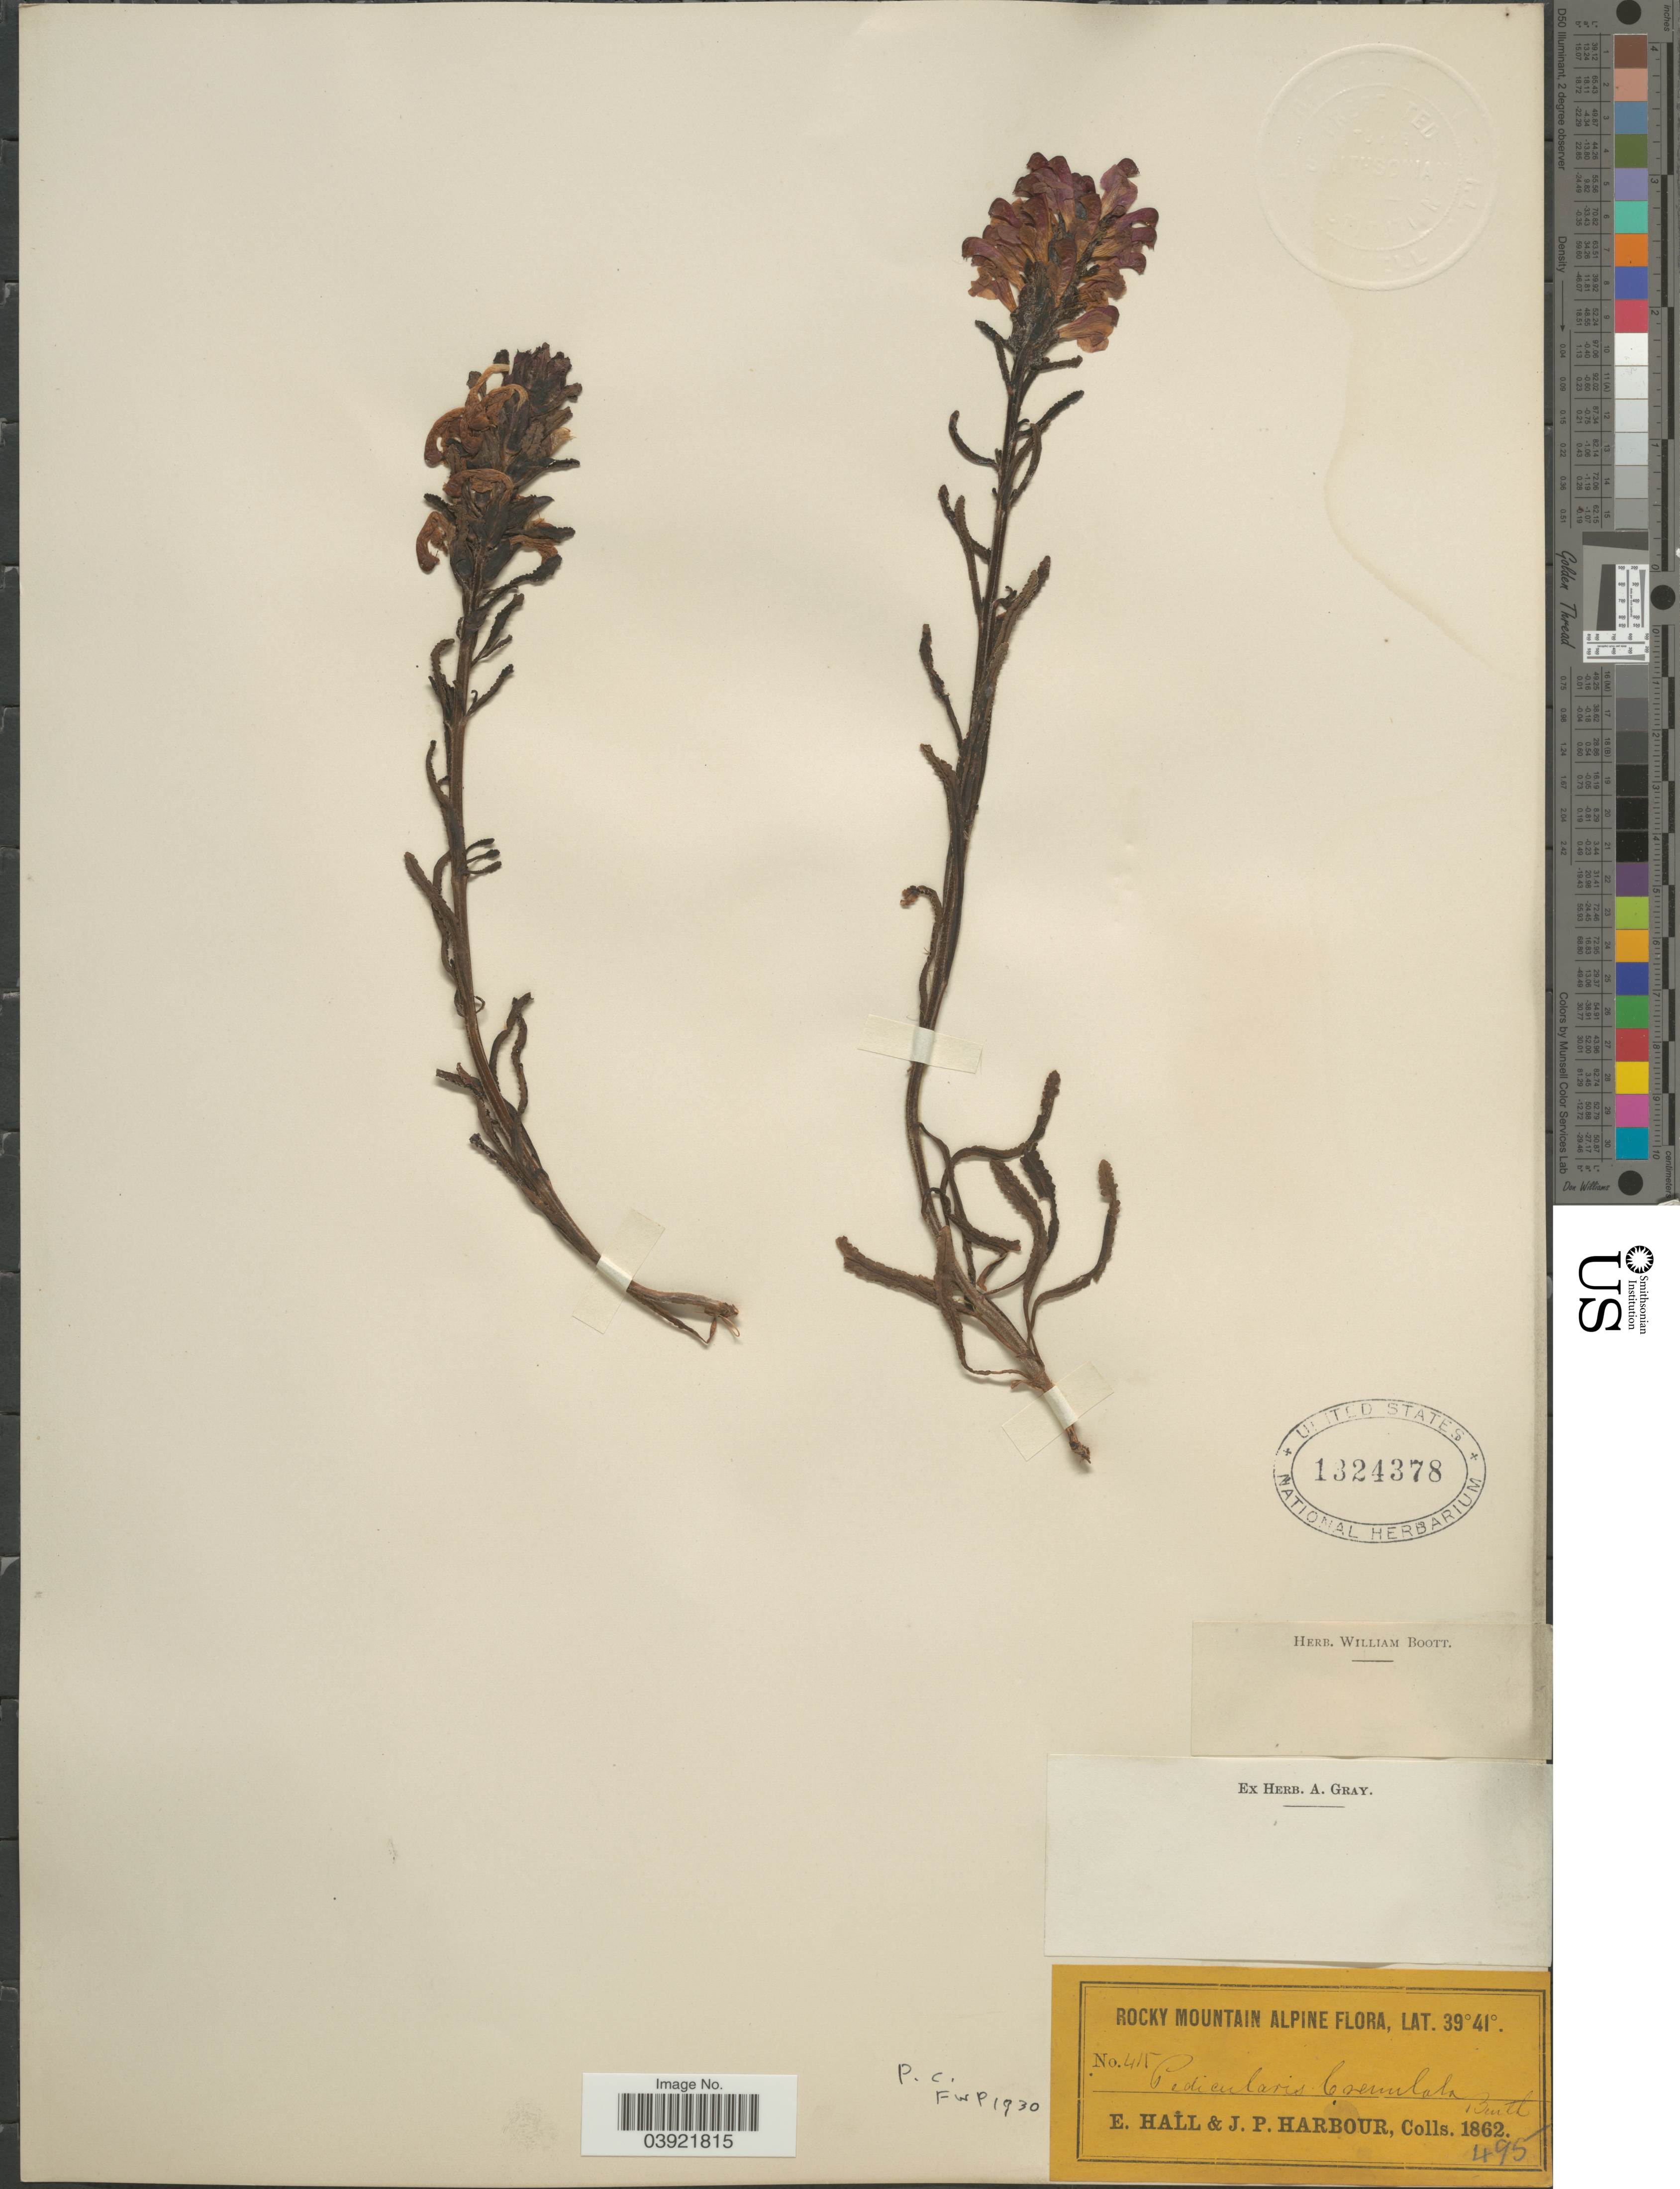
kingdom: Plantae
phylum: Tracheophyta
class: Magnoliopsida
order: Lamiales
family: Orobanchaceae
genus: Pedicularis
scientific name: Pedicularis crenulata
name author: Benth.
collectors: E. Hall & J. Harbour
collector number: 415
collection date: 1862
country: United States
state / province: Colorado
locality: Rocky Mountain.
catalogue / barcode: US 1324378